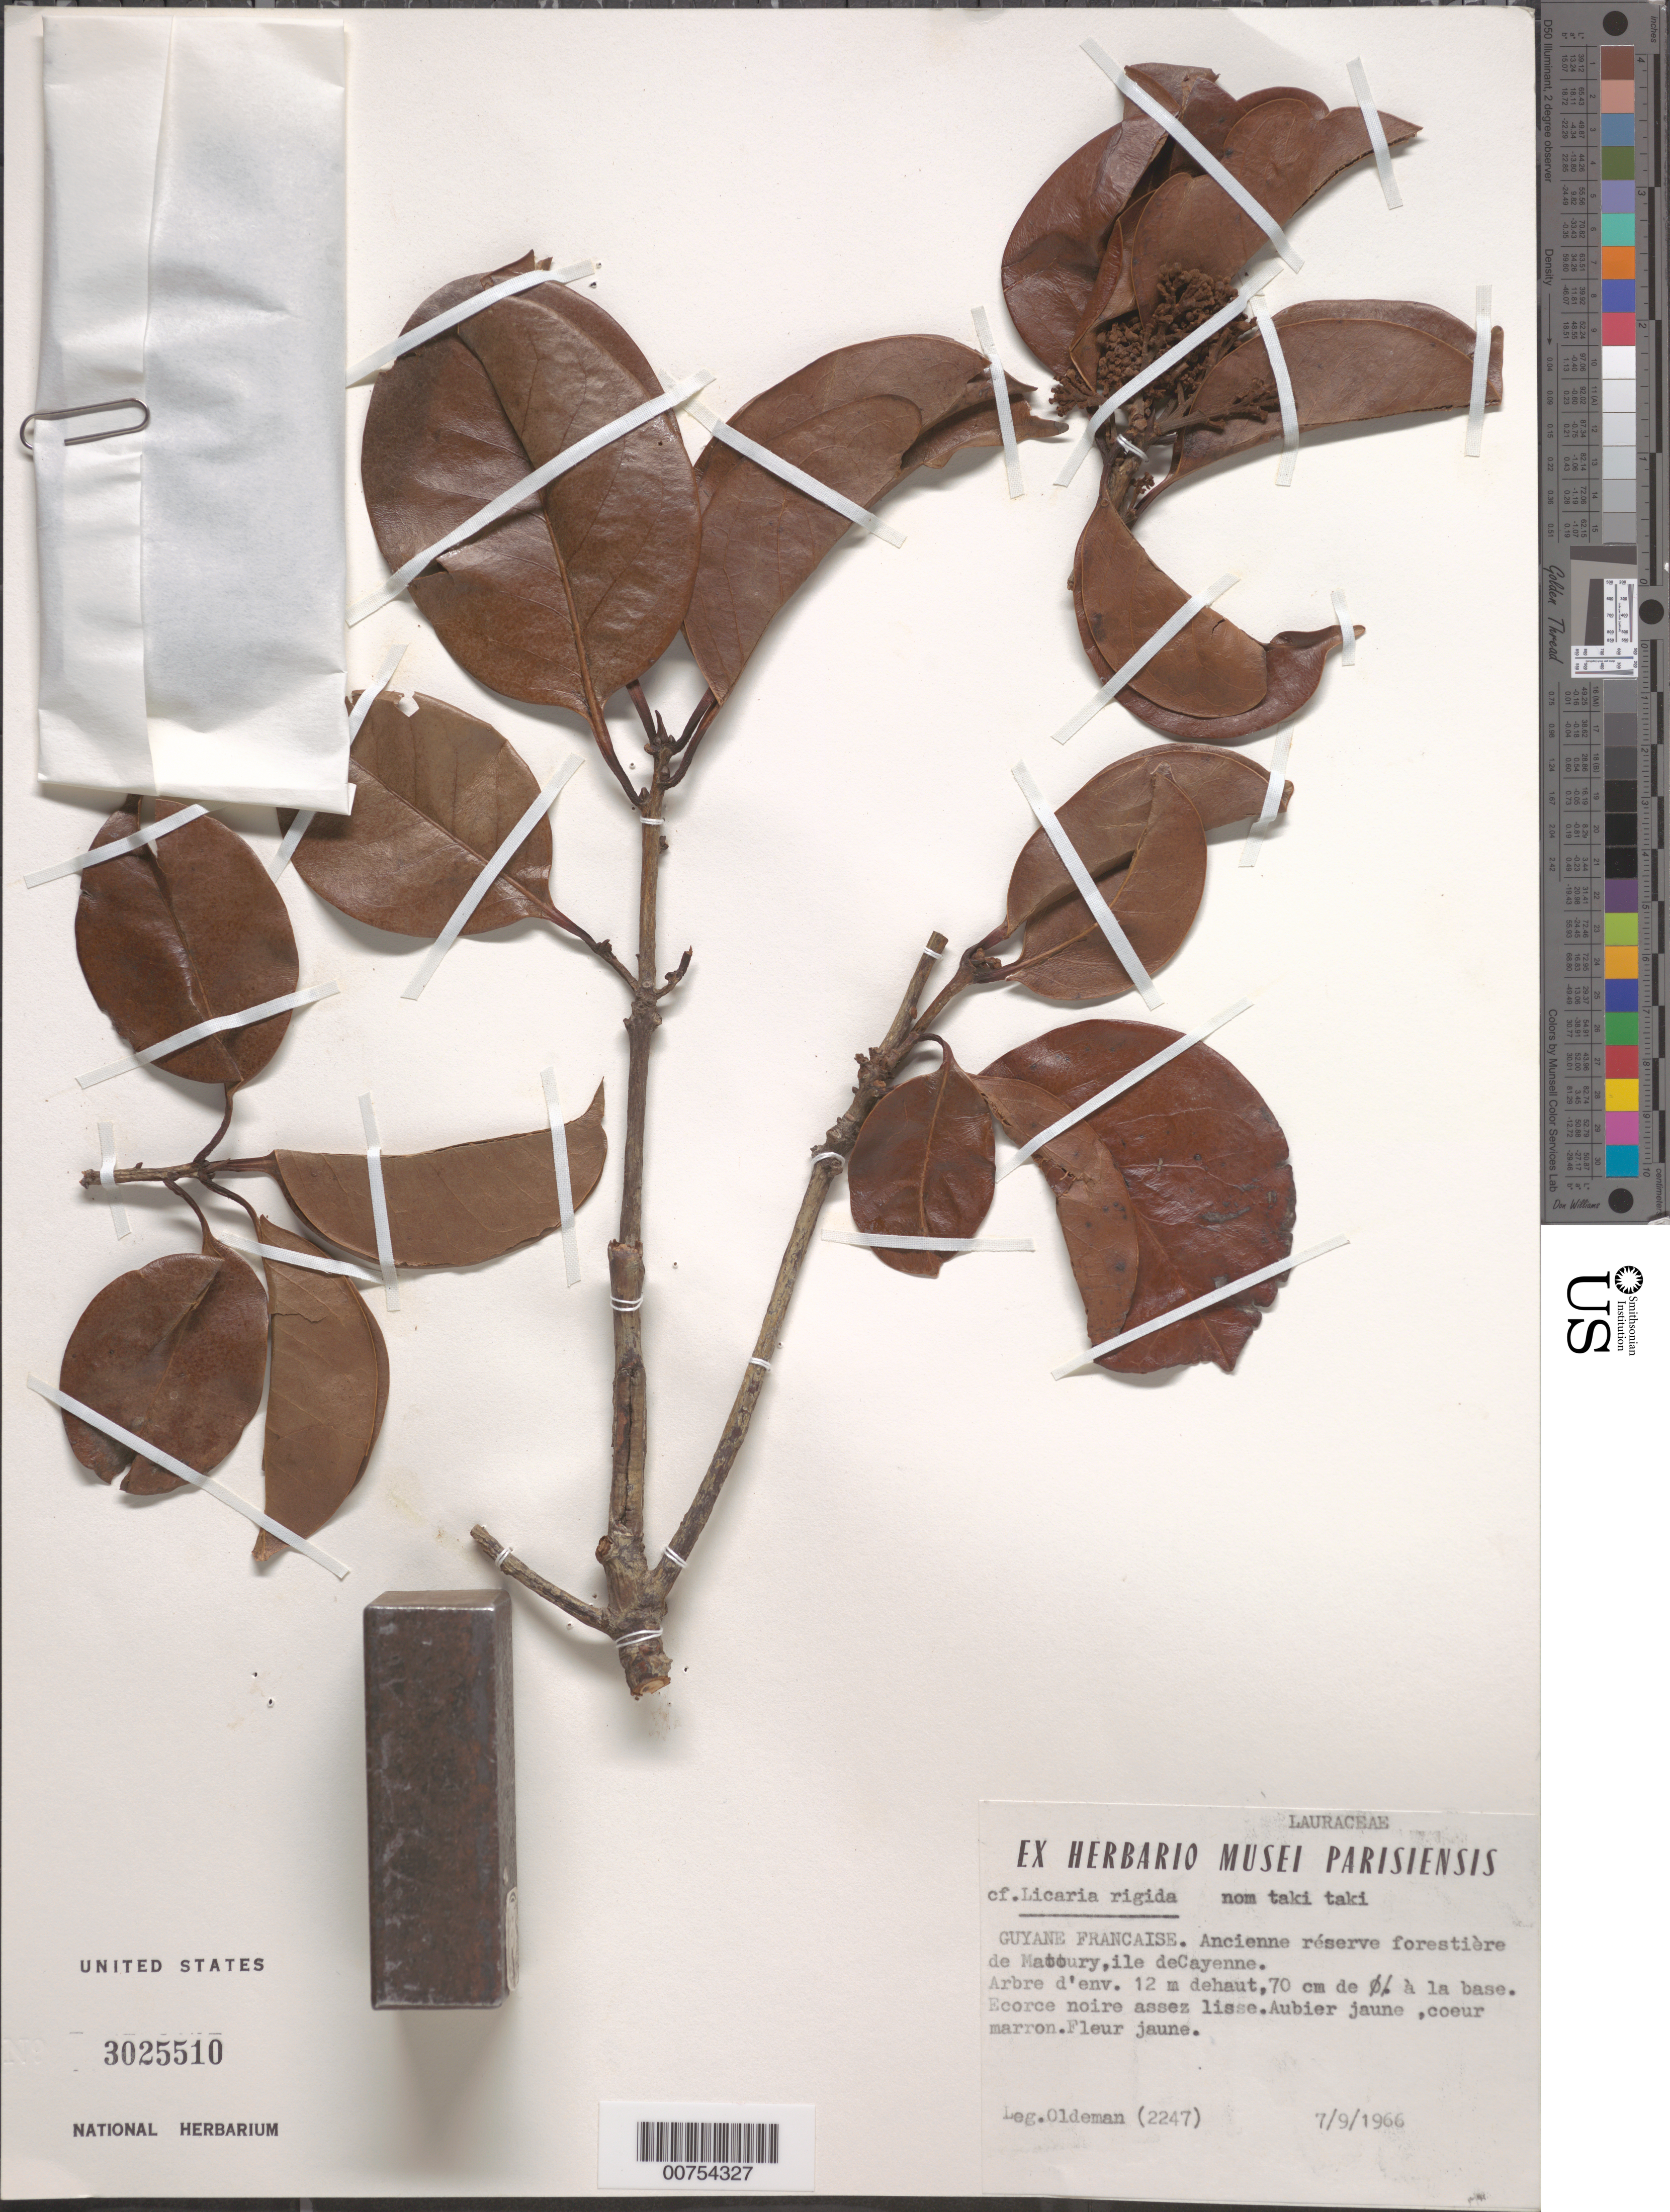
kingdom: Plantae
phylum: Tracheophyta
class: Magnoliopsida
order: Laurales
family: Lauraceae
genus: Licaria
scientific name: Licaria rigida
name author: (Kosterm.) Kosterm.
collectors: R. Oldeman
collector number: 2247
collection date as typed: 7-Sep-66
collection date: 1966-09-07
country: French Guiana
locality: Ile de Cayenne, Matoury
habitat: Ancienne reserve dorestiere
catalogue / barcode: US 3025510